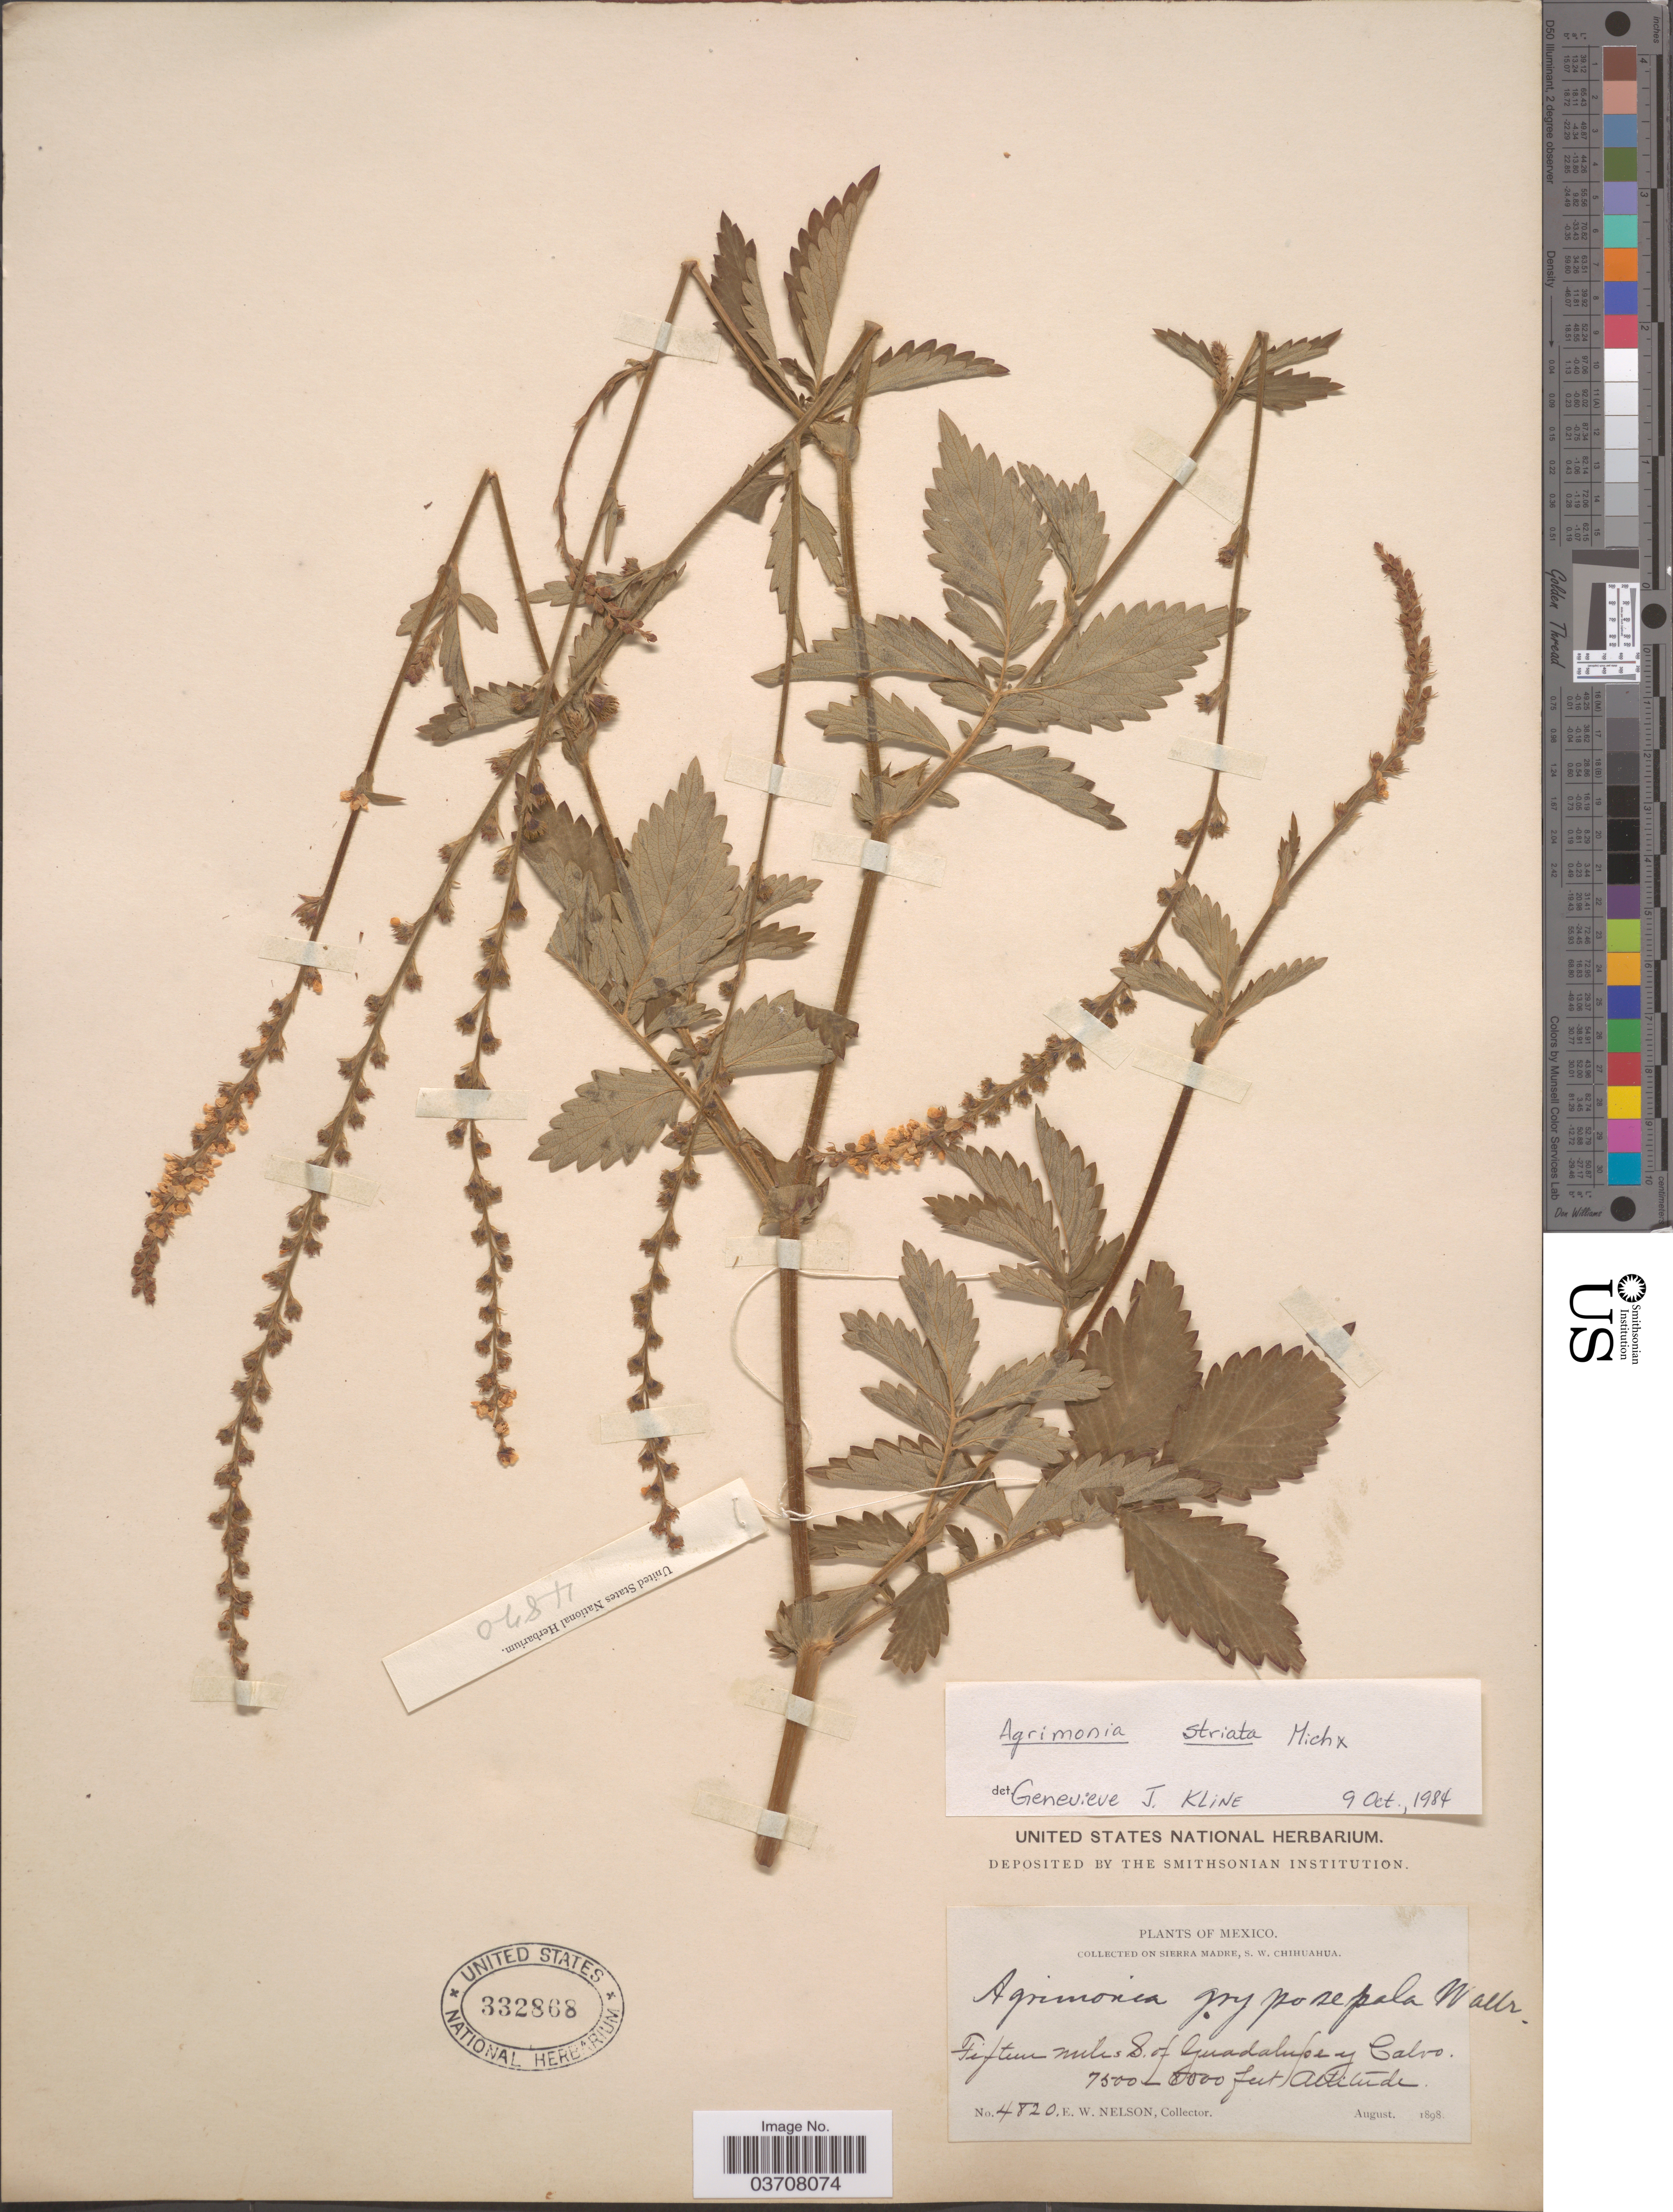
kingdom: Plantae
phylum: Tracheophyta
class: Magnoliopsida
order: Rosales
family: Rosaceae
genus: Agrimonia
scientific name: Agrimonia striata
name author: Michx.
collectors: E. W. Nelson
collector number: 4820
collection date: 1898-08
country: Mexico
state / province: Chihuahua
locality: Sierra Madre, S.W. Chihuahua. Fifteen miles s. of Guadalupe y Calvo.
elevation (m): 2286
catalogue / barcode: US 332868